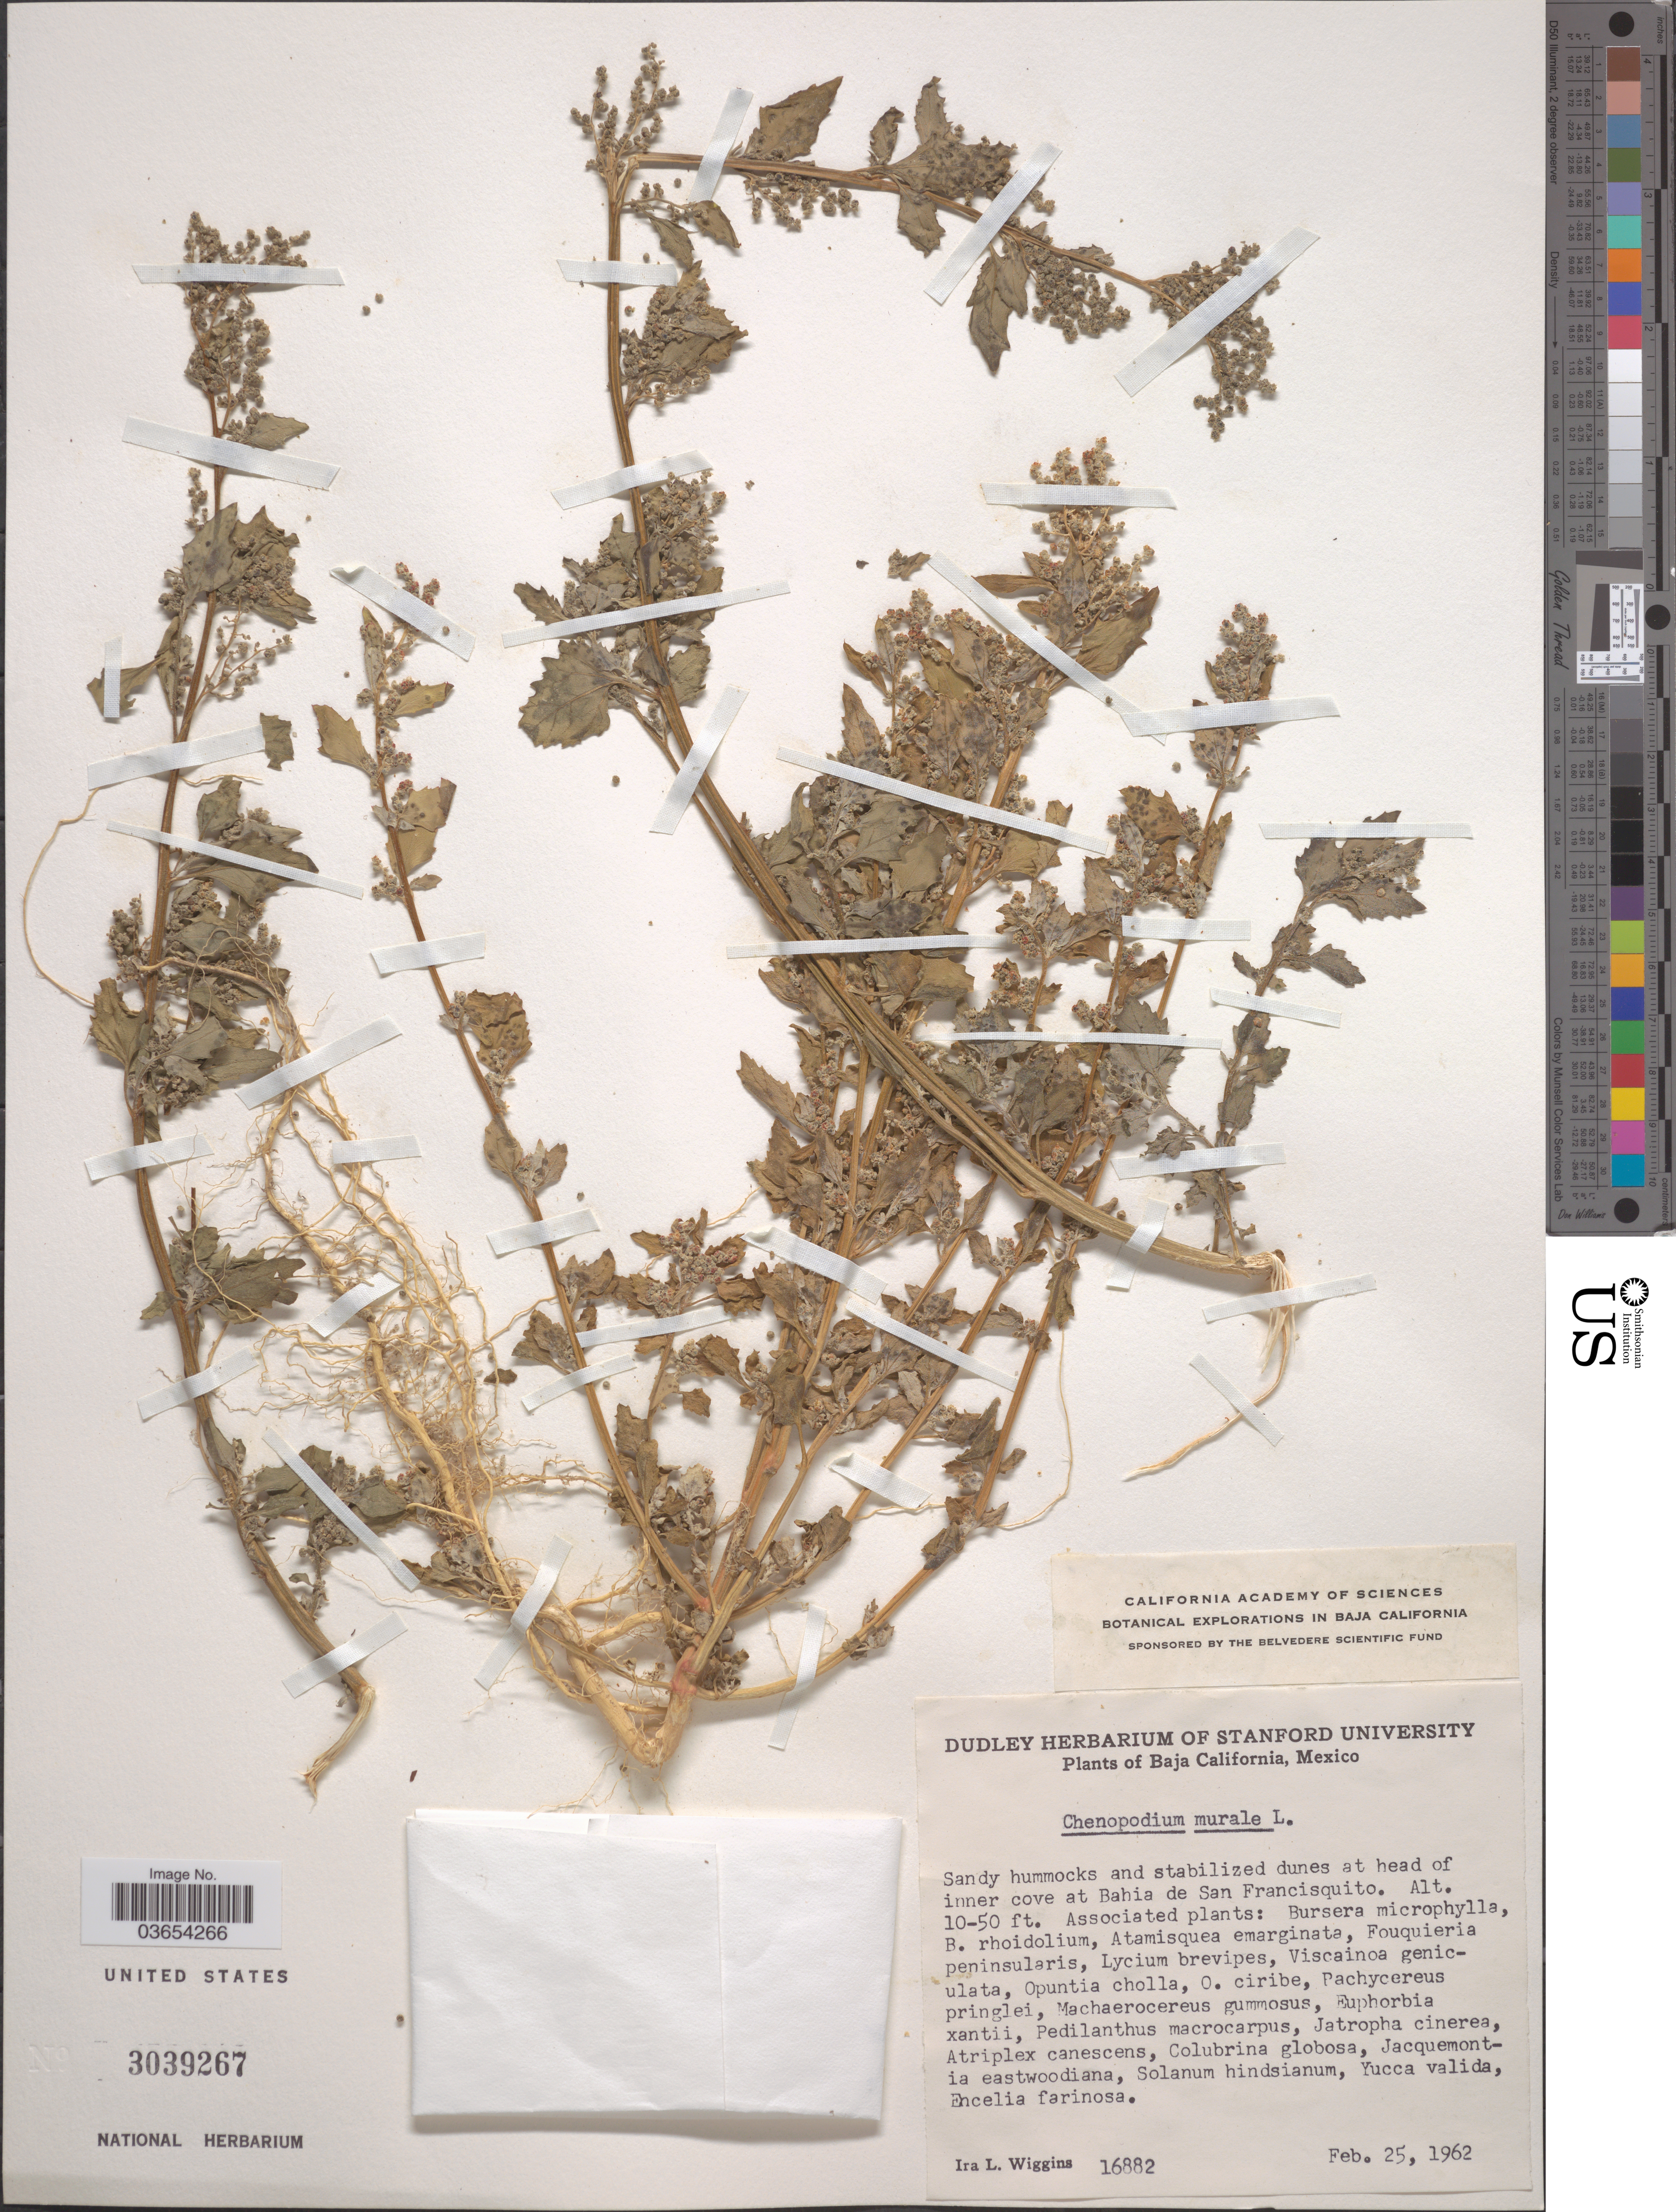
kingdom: Plantae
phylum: Tracheophyta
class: Magnoliopsida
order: Caryophyllales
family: Amaranthaceae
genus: Chenopodium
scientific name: Chenopodium murale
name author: L.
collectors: I. L. Wiggins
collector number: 16882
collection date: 1962-02-25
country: Mexico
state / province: Baja California Norte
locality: At head of inner cove at Bahia de San Francisquito.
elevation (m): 3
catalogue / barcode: US 3039267